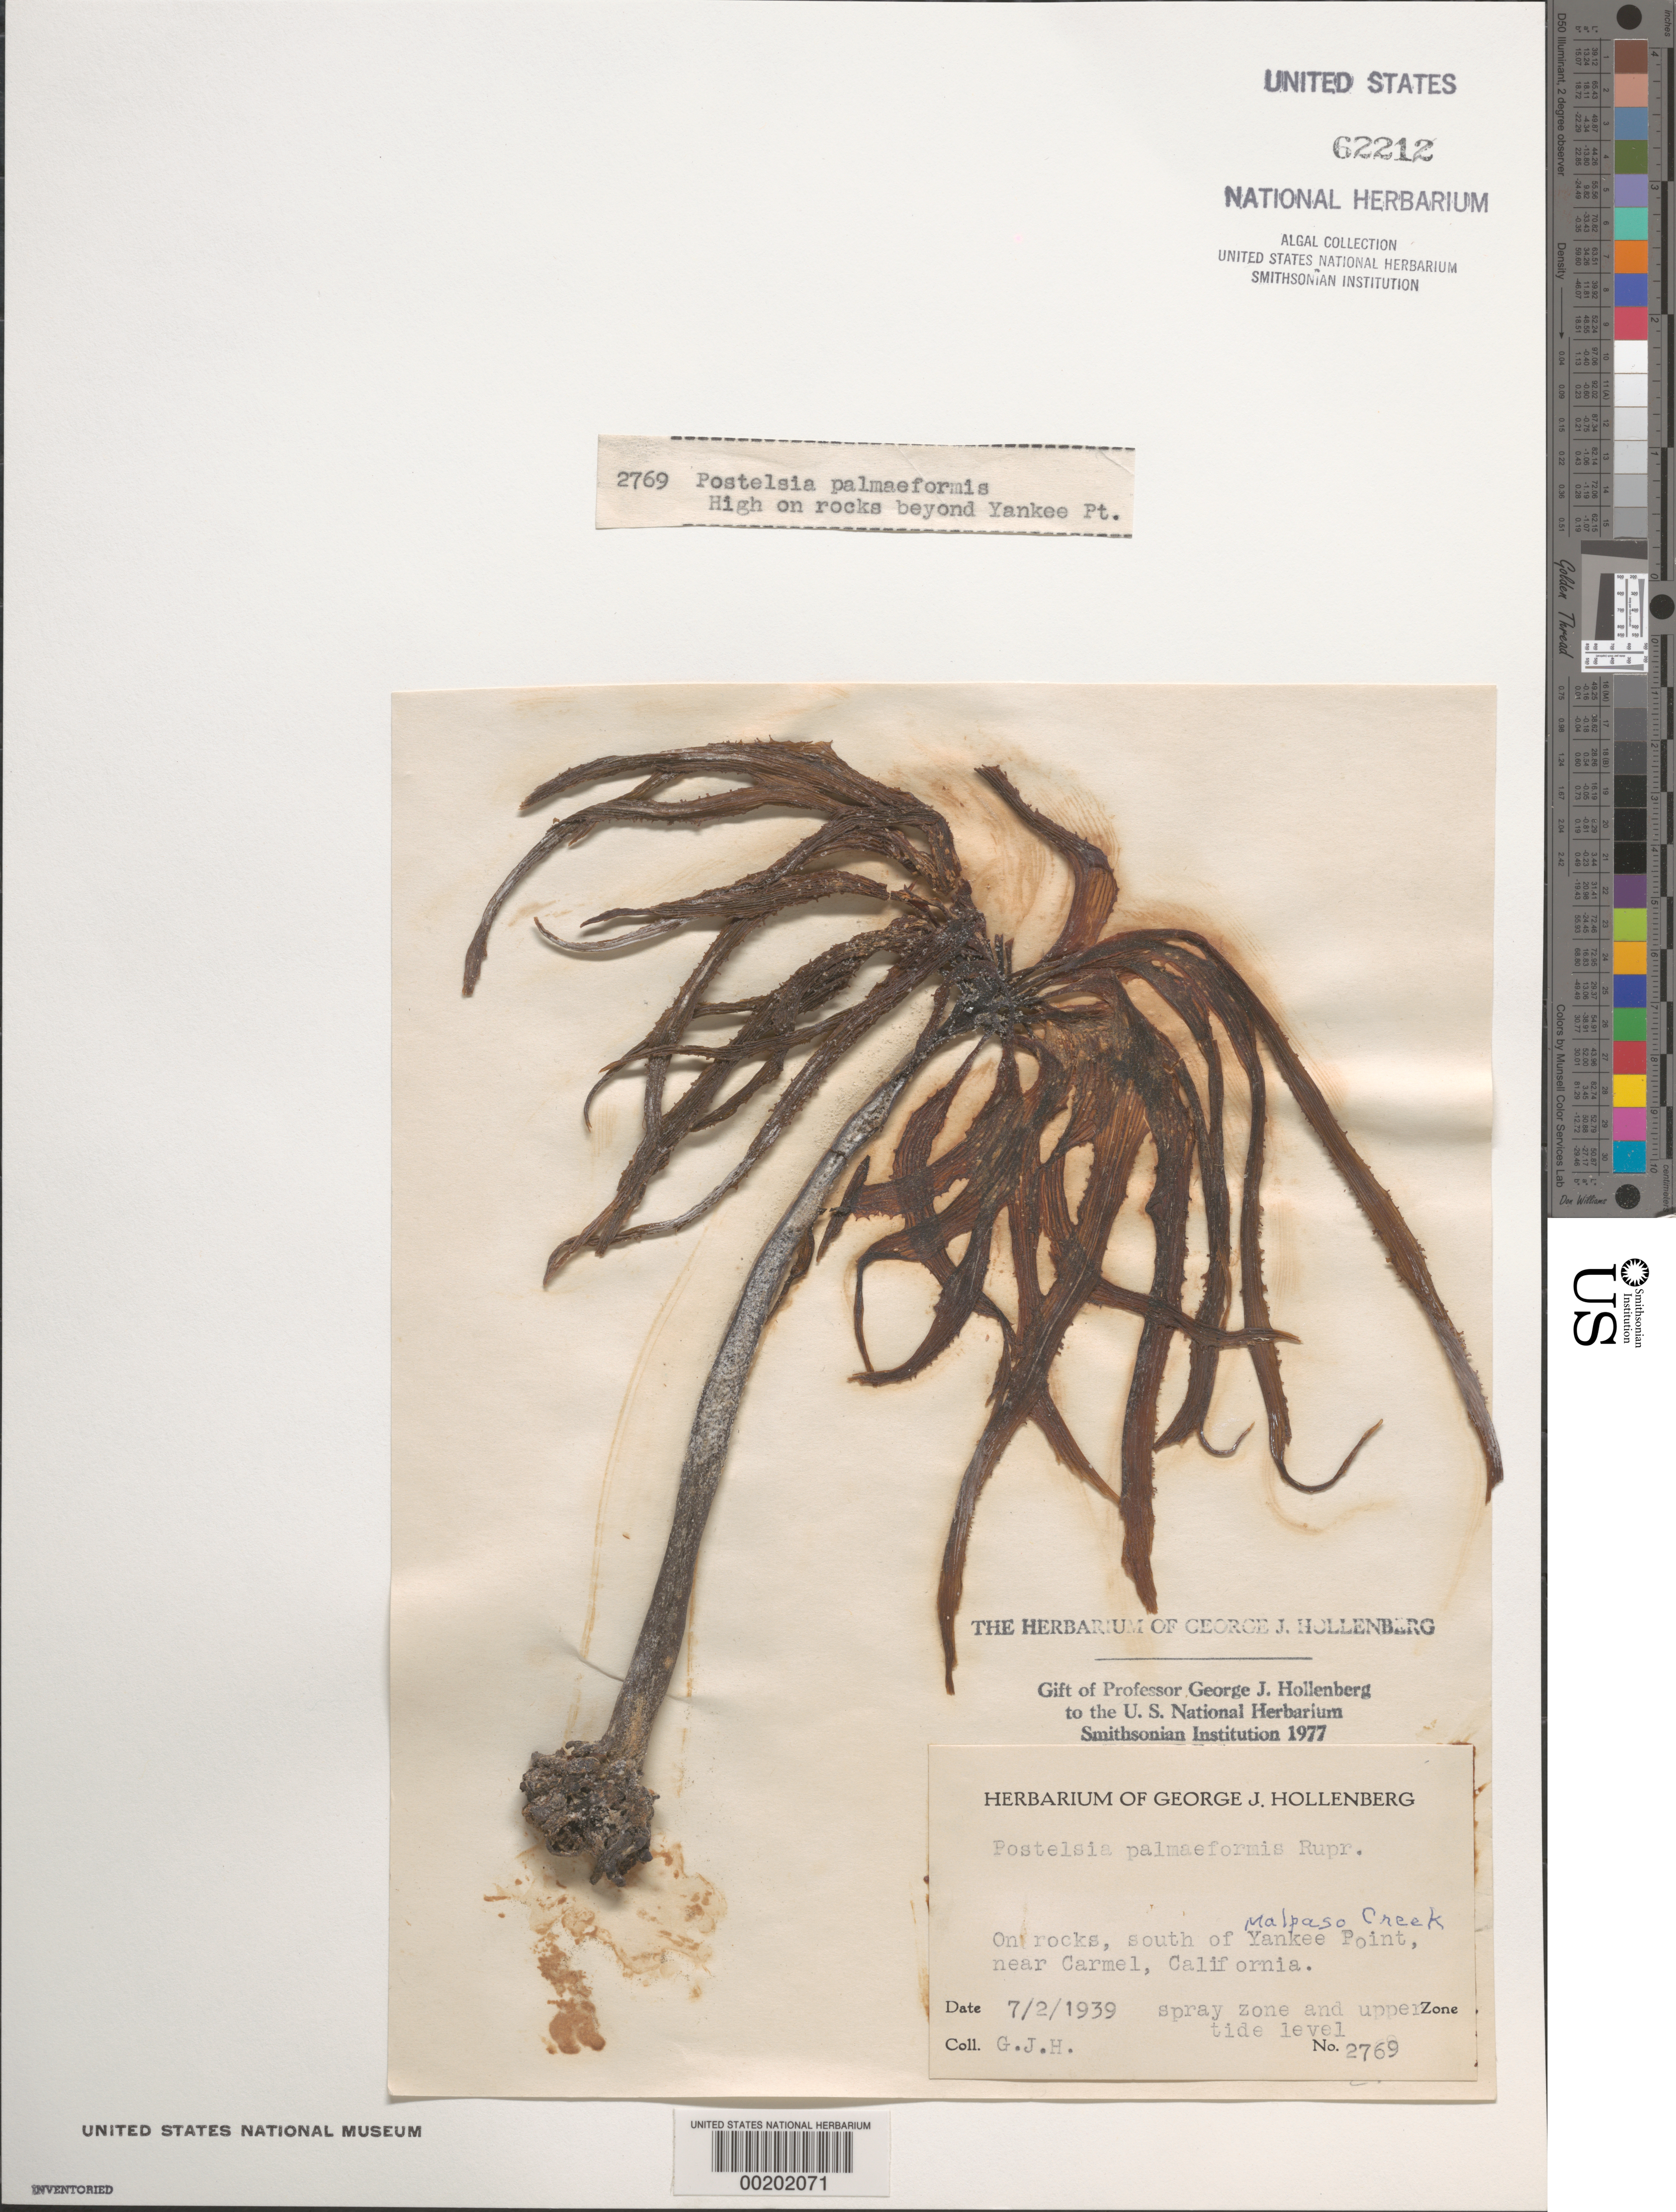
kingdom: Chromista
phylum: Ochrophyta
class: Phaeophyceae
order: Laminariales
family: Laminariaceae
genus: Postelsia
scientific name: Postelsia palmaeformis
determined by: Hollenberg, George J.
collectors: G. Hollenberg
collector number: GJH 2769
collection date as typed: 02 Jul 1939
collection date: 1939-07-02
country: United States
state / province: California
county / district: Monterey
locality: Near Malpaso Creek, south of Carmel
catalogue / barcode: US 62212